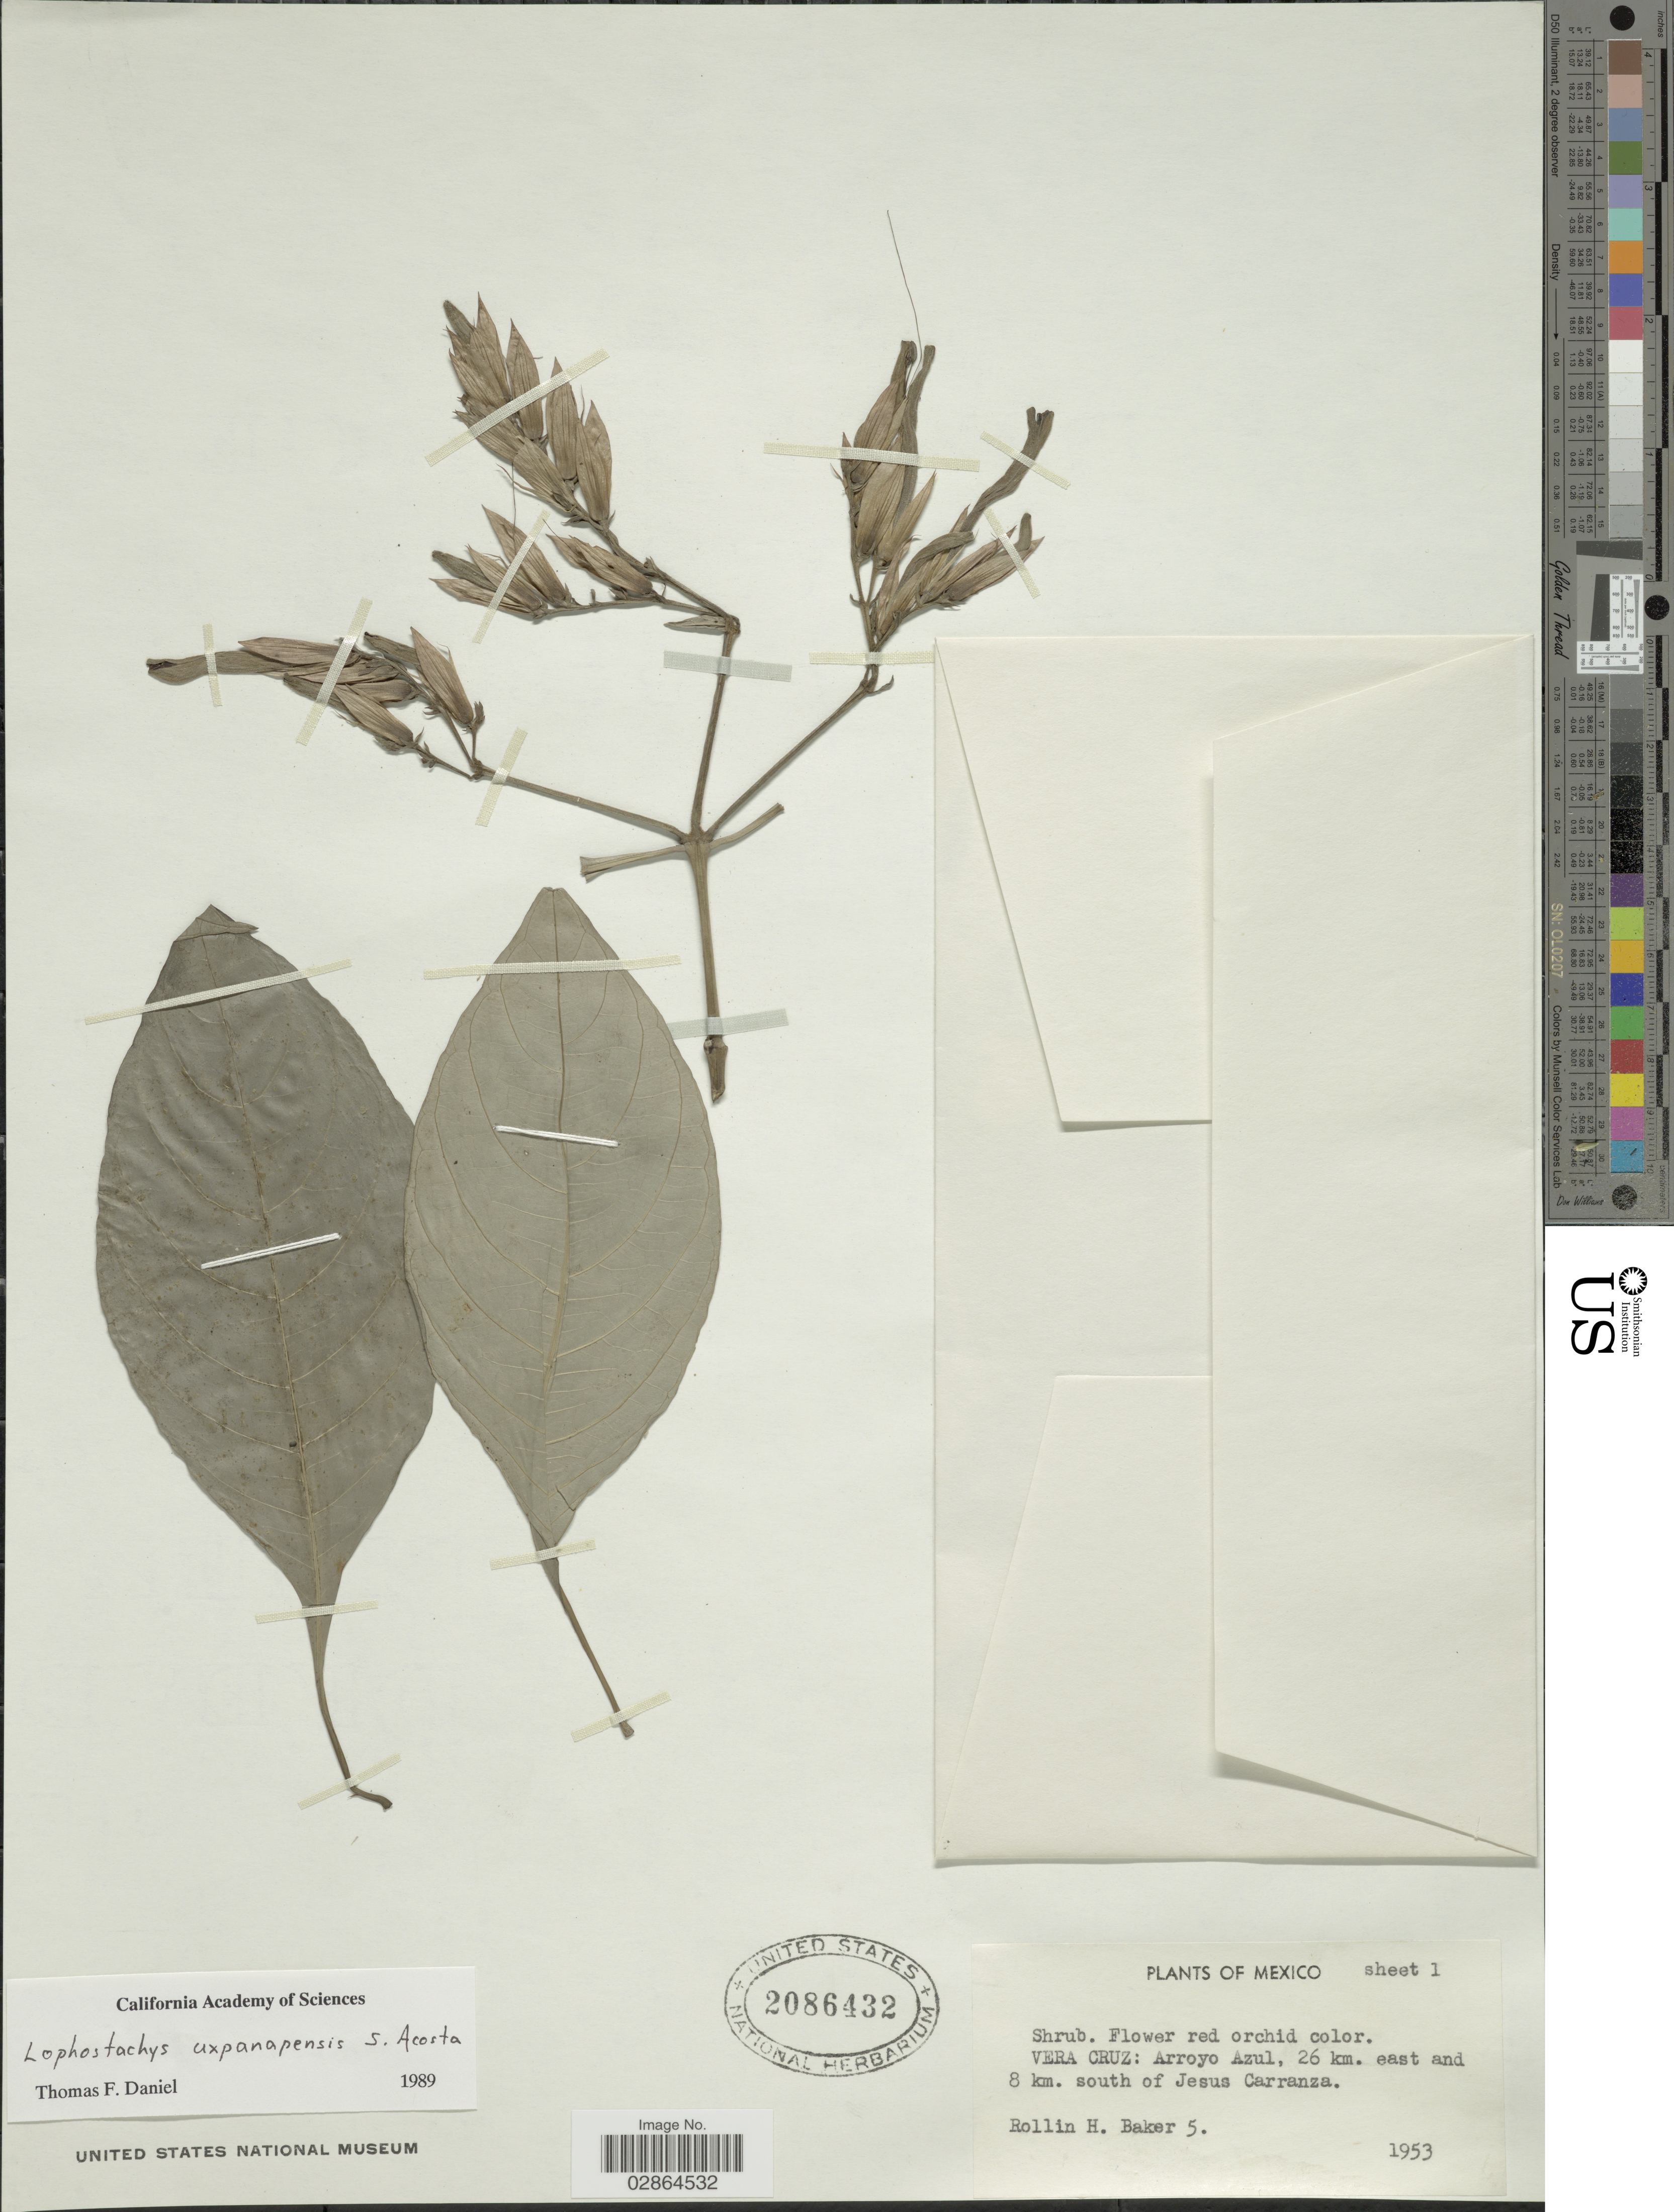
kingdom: Plantae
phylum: Tracheophyta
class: Magnoliopsida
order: Lamiales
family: Acanthaceae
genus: Lophostachys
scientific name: Lophostachys uxpanapensis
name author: Acosta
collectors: R. H. Baker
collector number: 5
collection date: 1953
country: Mexico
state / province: Veracruz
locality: Vera Cruz: Arroyo Azul, 26 km. east and 8 km. south of Jesus Carranza.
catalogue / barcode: US 2086432